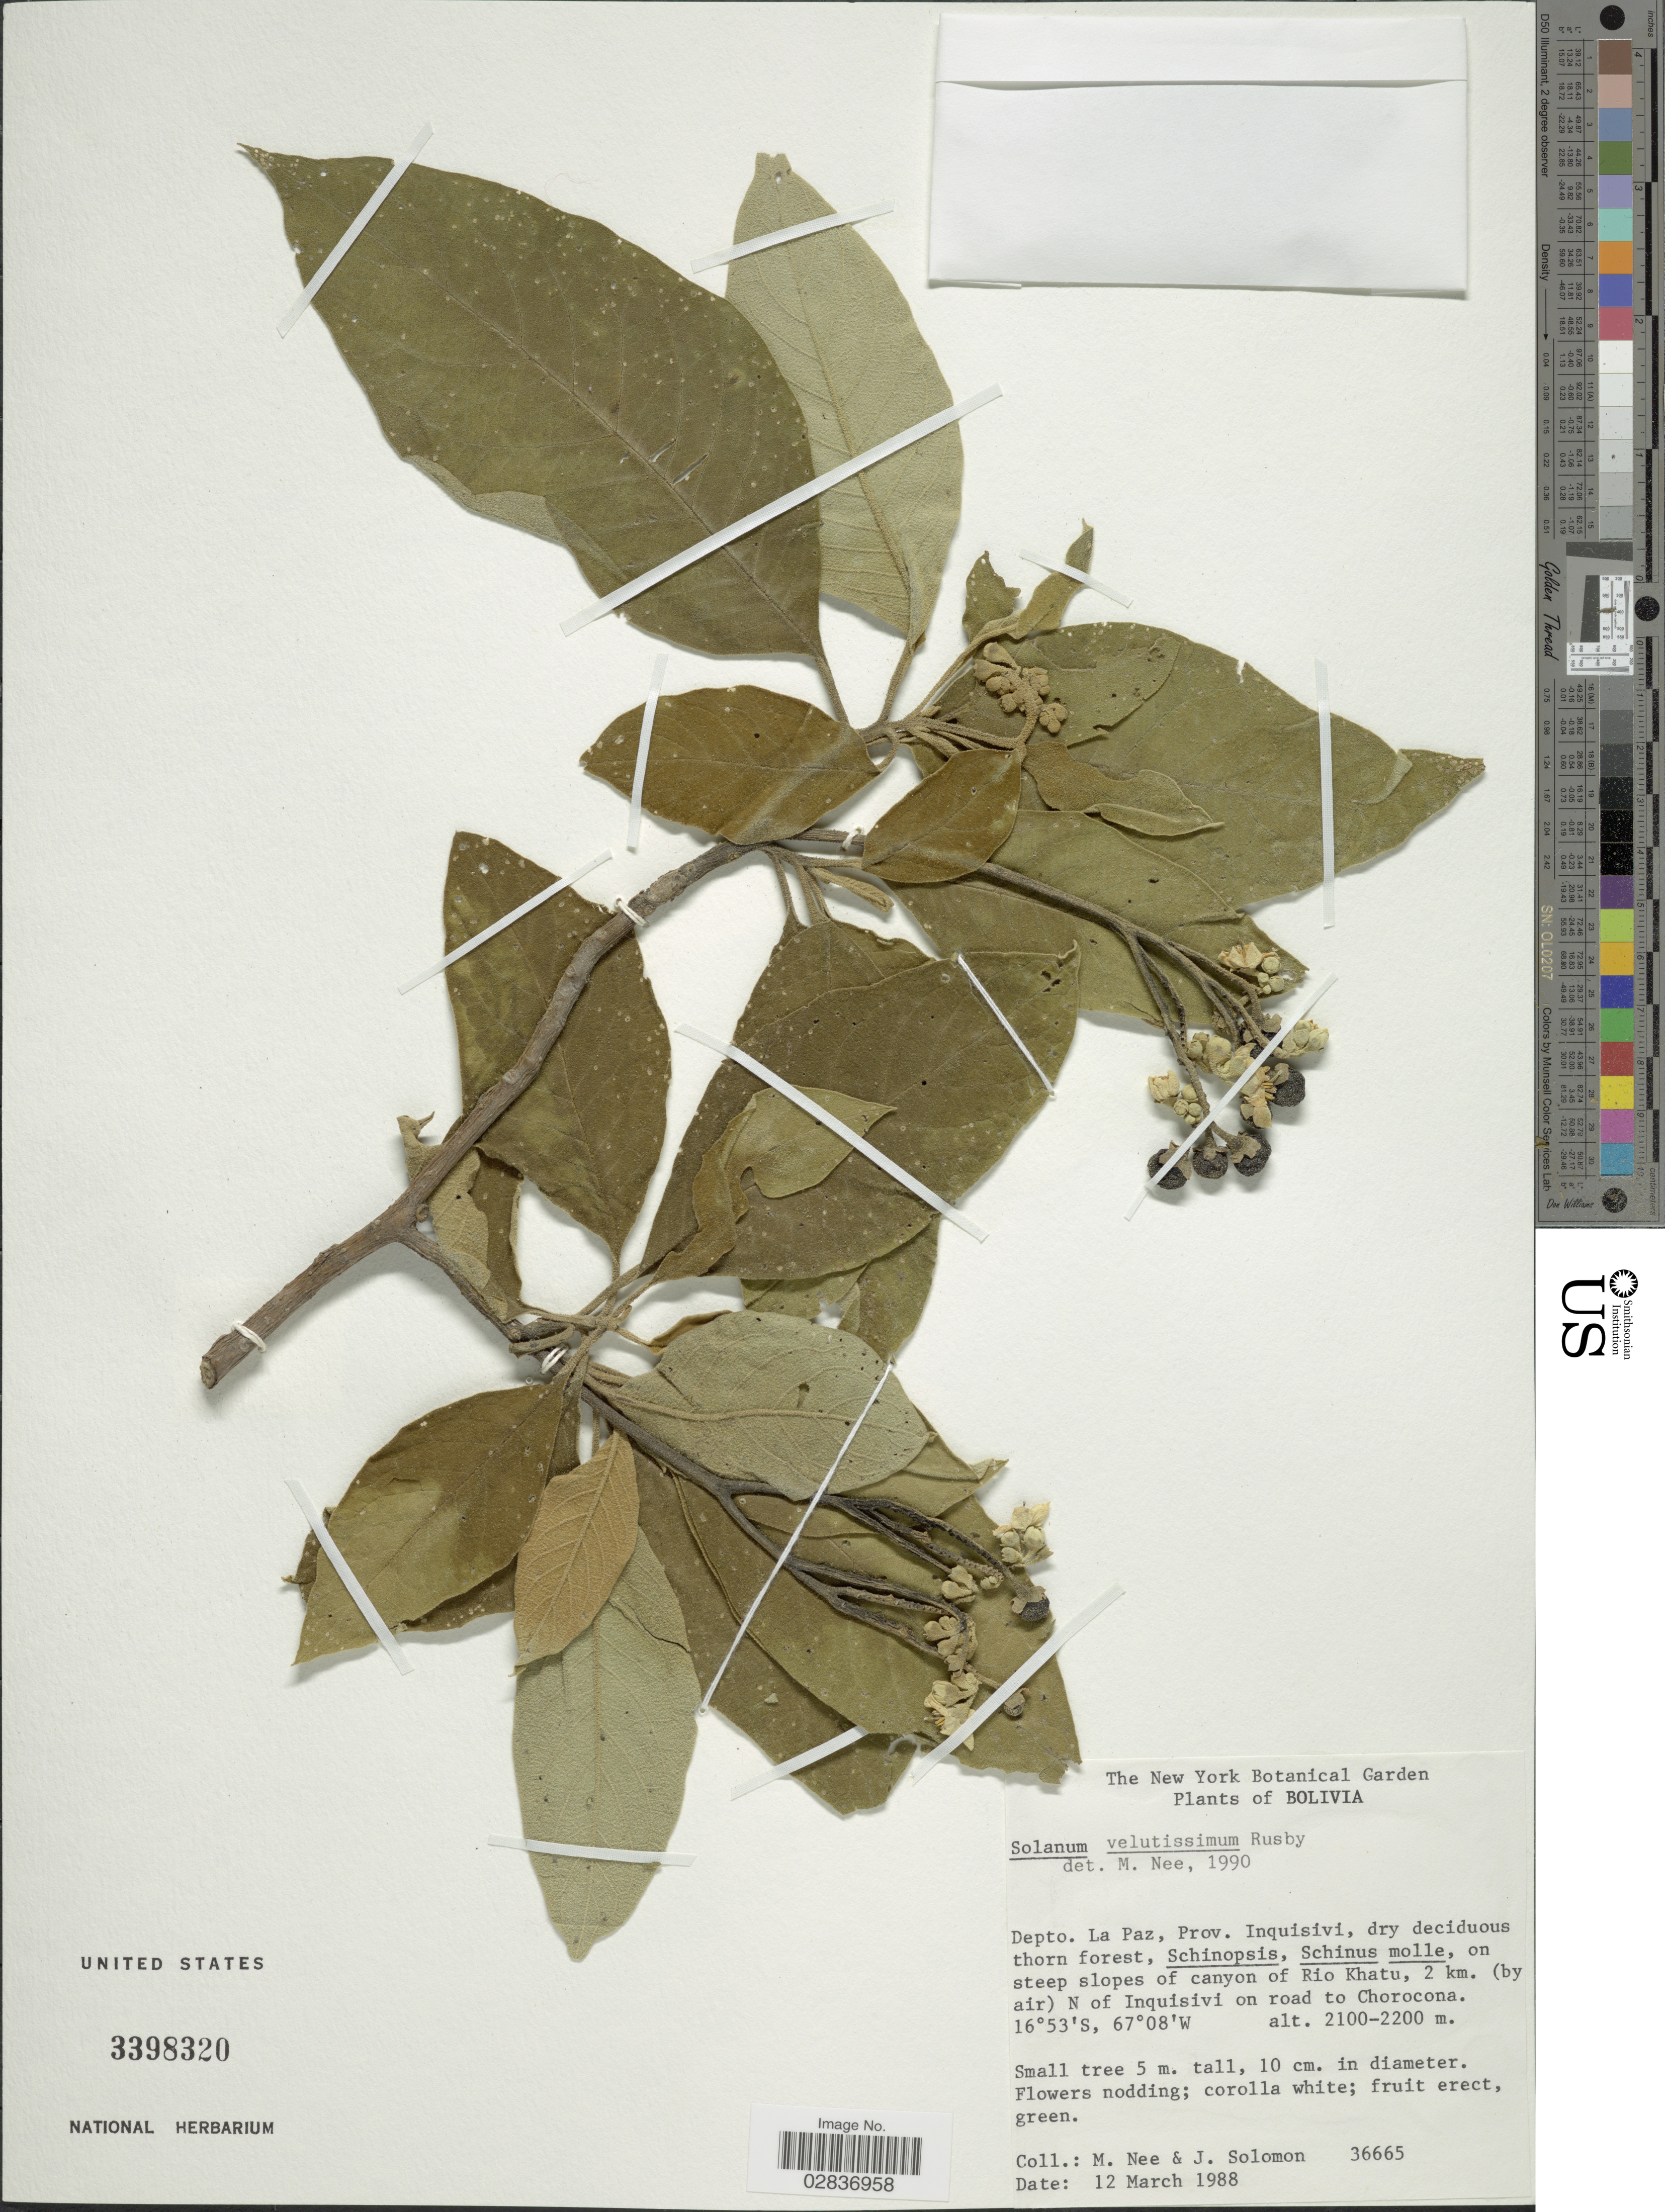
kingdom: Plantae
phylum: Tracheophyta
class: Magnoliopsida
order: Solanales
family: Solanaceae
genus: Solanum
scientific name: Solanum velutissimum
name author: Rusby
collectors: M. Nee & J. Solomon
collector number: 36665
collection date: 1988-03-12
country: Bolivia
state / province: La Paz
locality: Depto. La Paz, Prov. Inquisivi, on steep slopes of canyon of Río Khatu, 2 km. (by air) N of Inquisivi on road to Chorocona.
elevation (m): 2100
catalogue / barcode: US 3398320